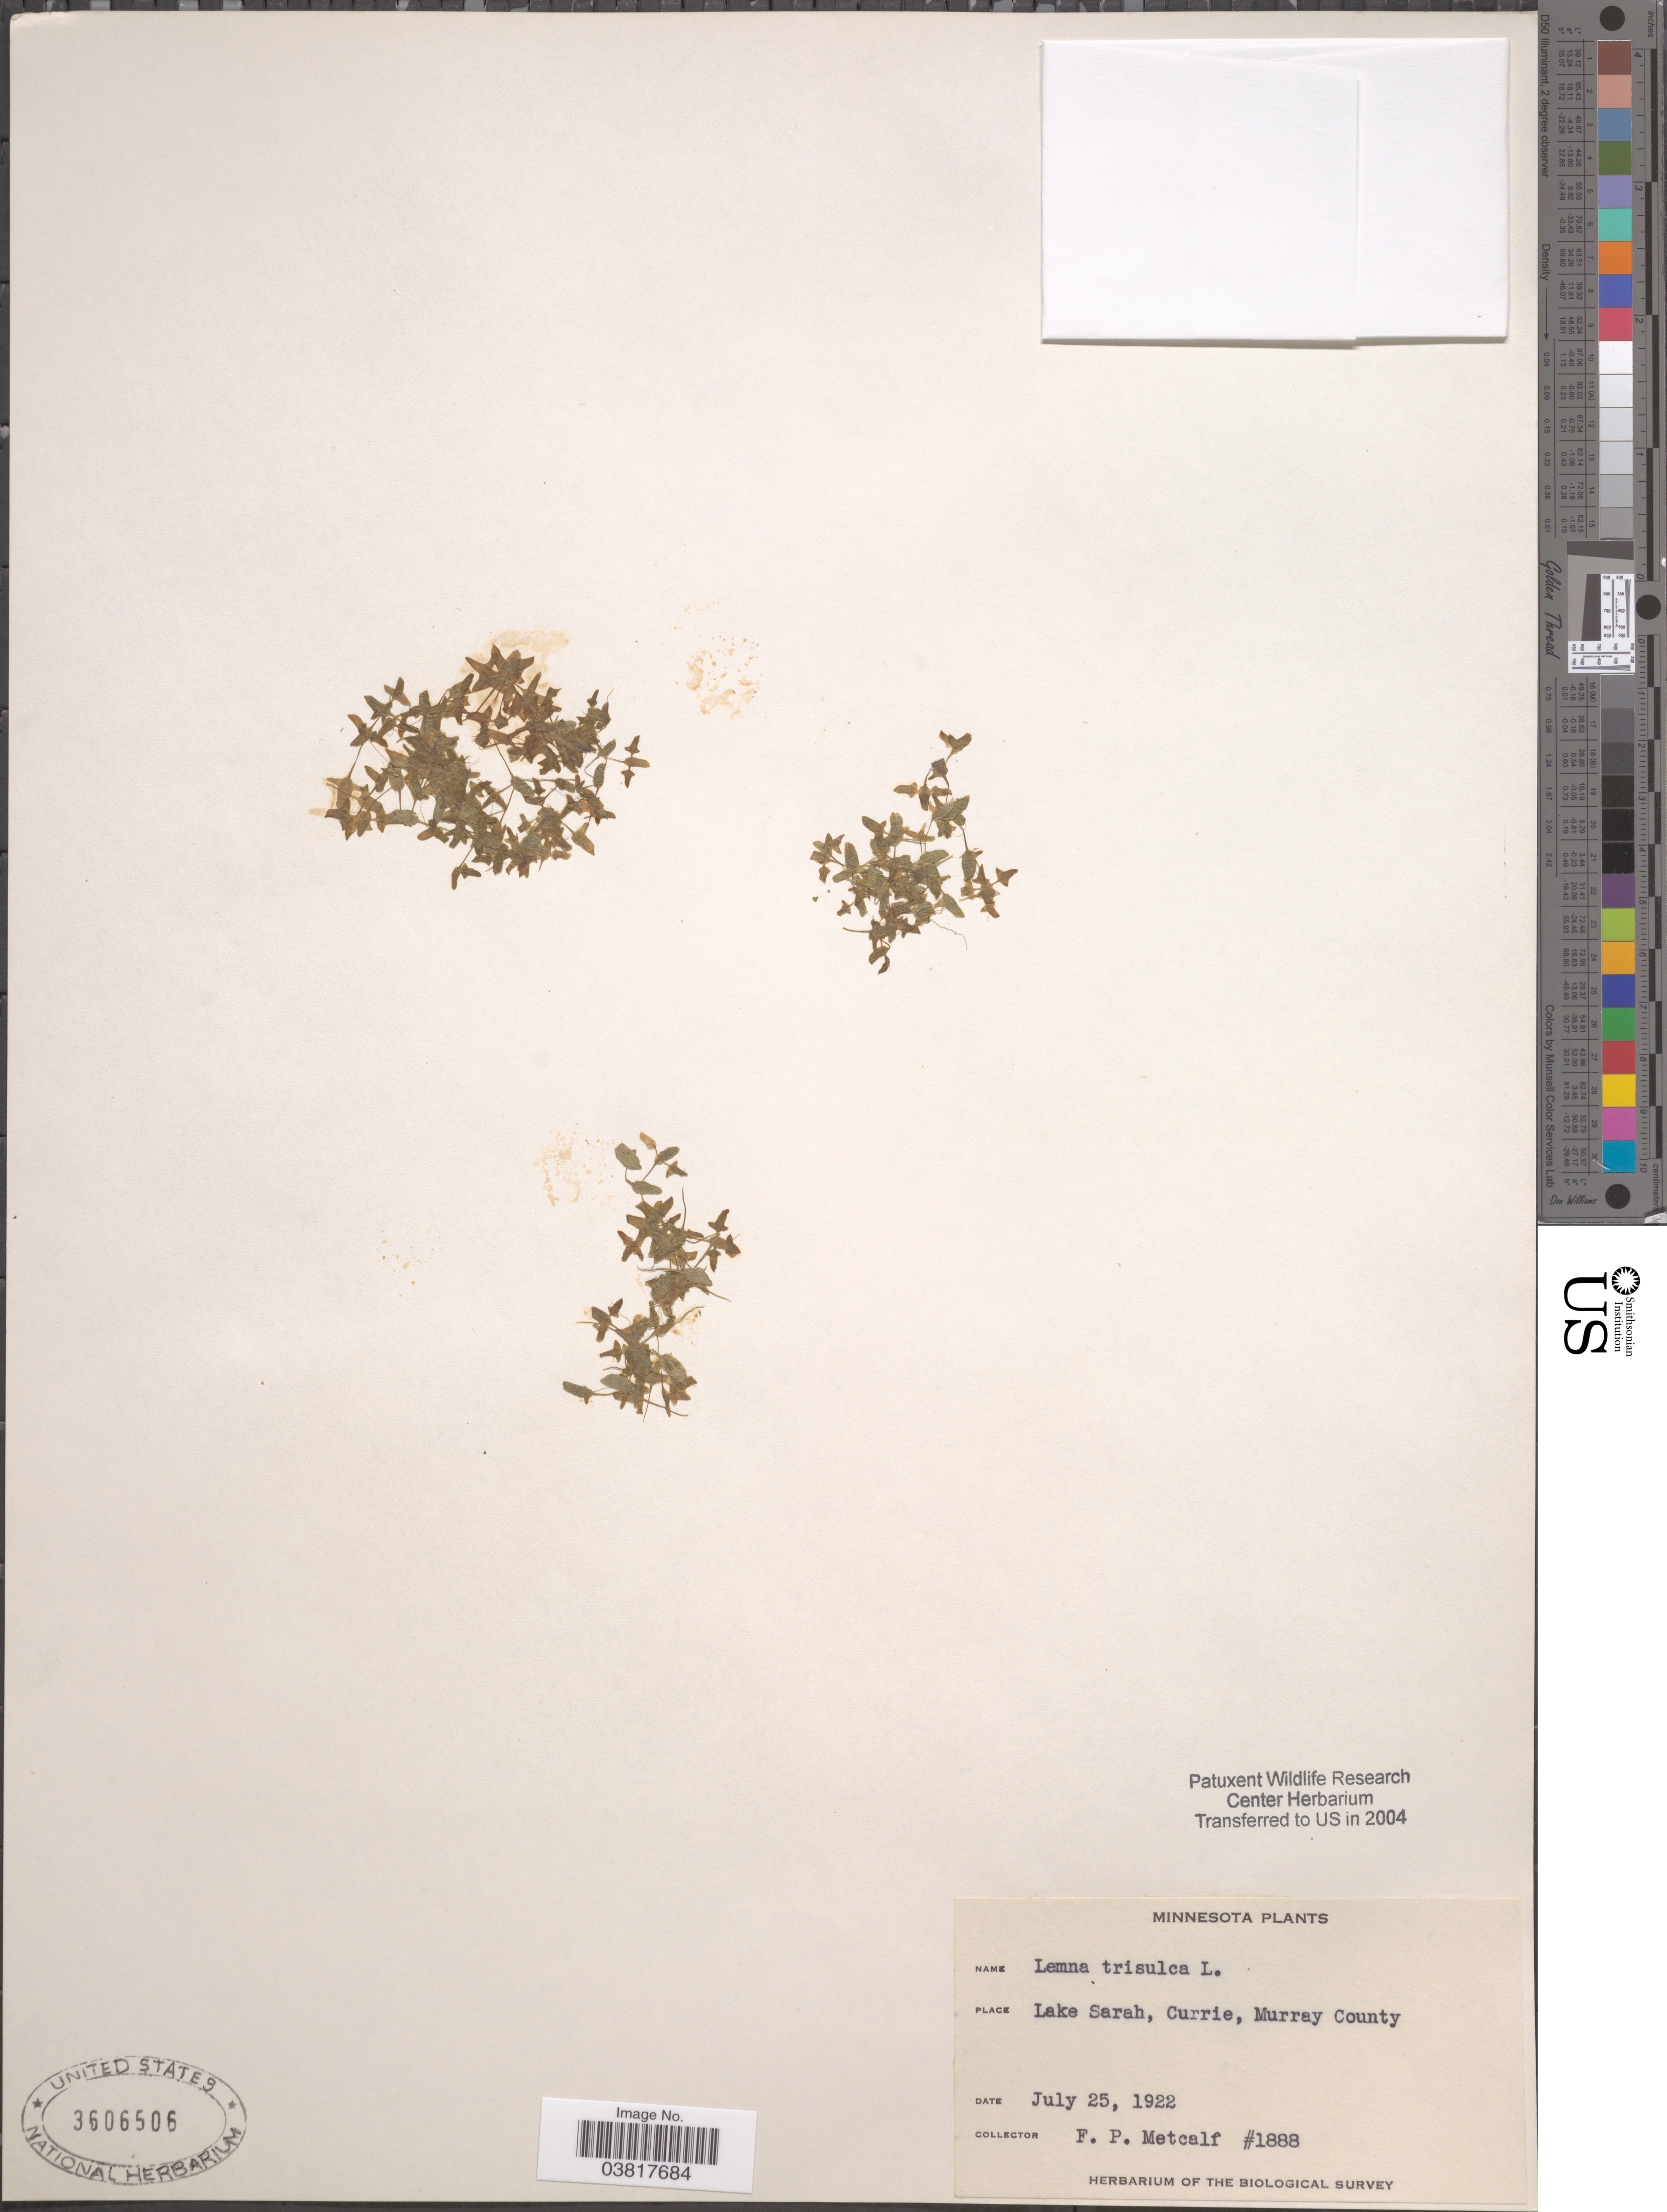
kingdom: Plantae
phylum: Tracheophyta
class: Liliopsida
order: Alismatales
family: Araceae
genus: Lemna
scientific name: Lemna trisulca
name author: L.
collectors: F. Metcalf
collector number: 1888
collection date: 1922-07-25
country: United States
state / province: Minnesota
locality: Lake Sarah, Currie, Murray County.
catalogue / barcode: US 3606506